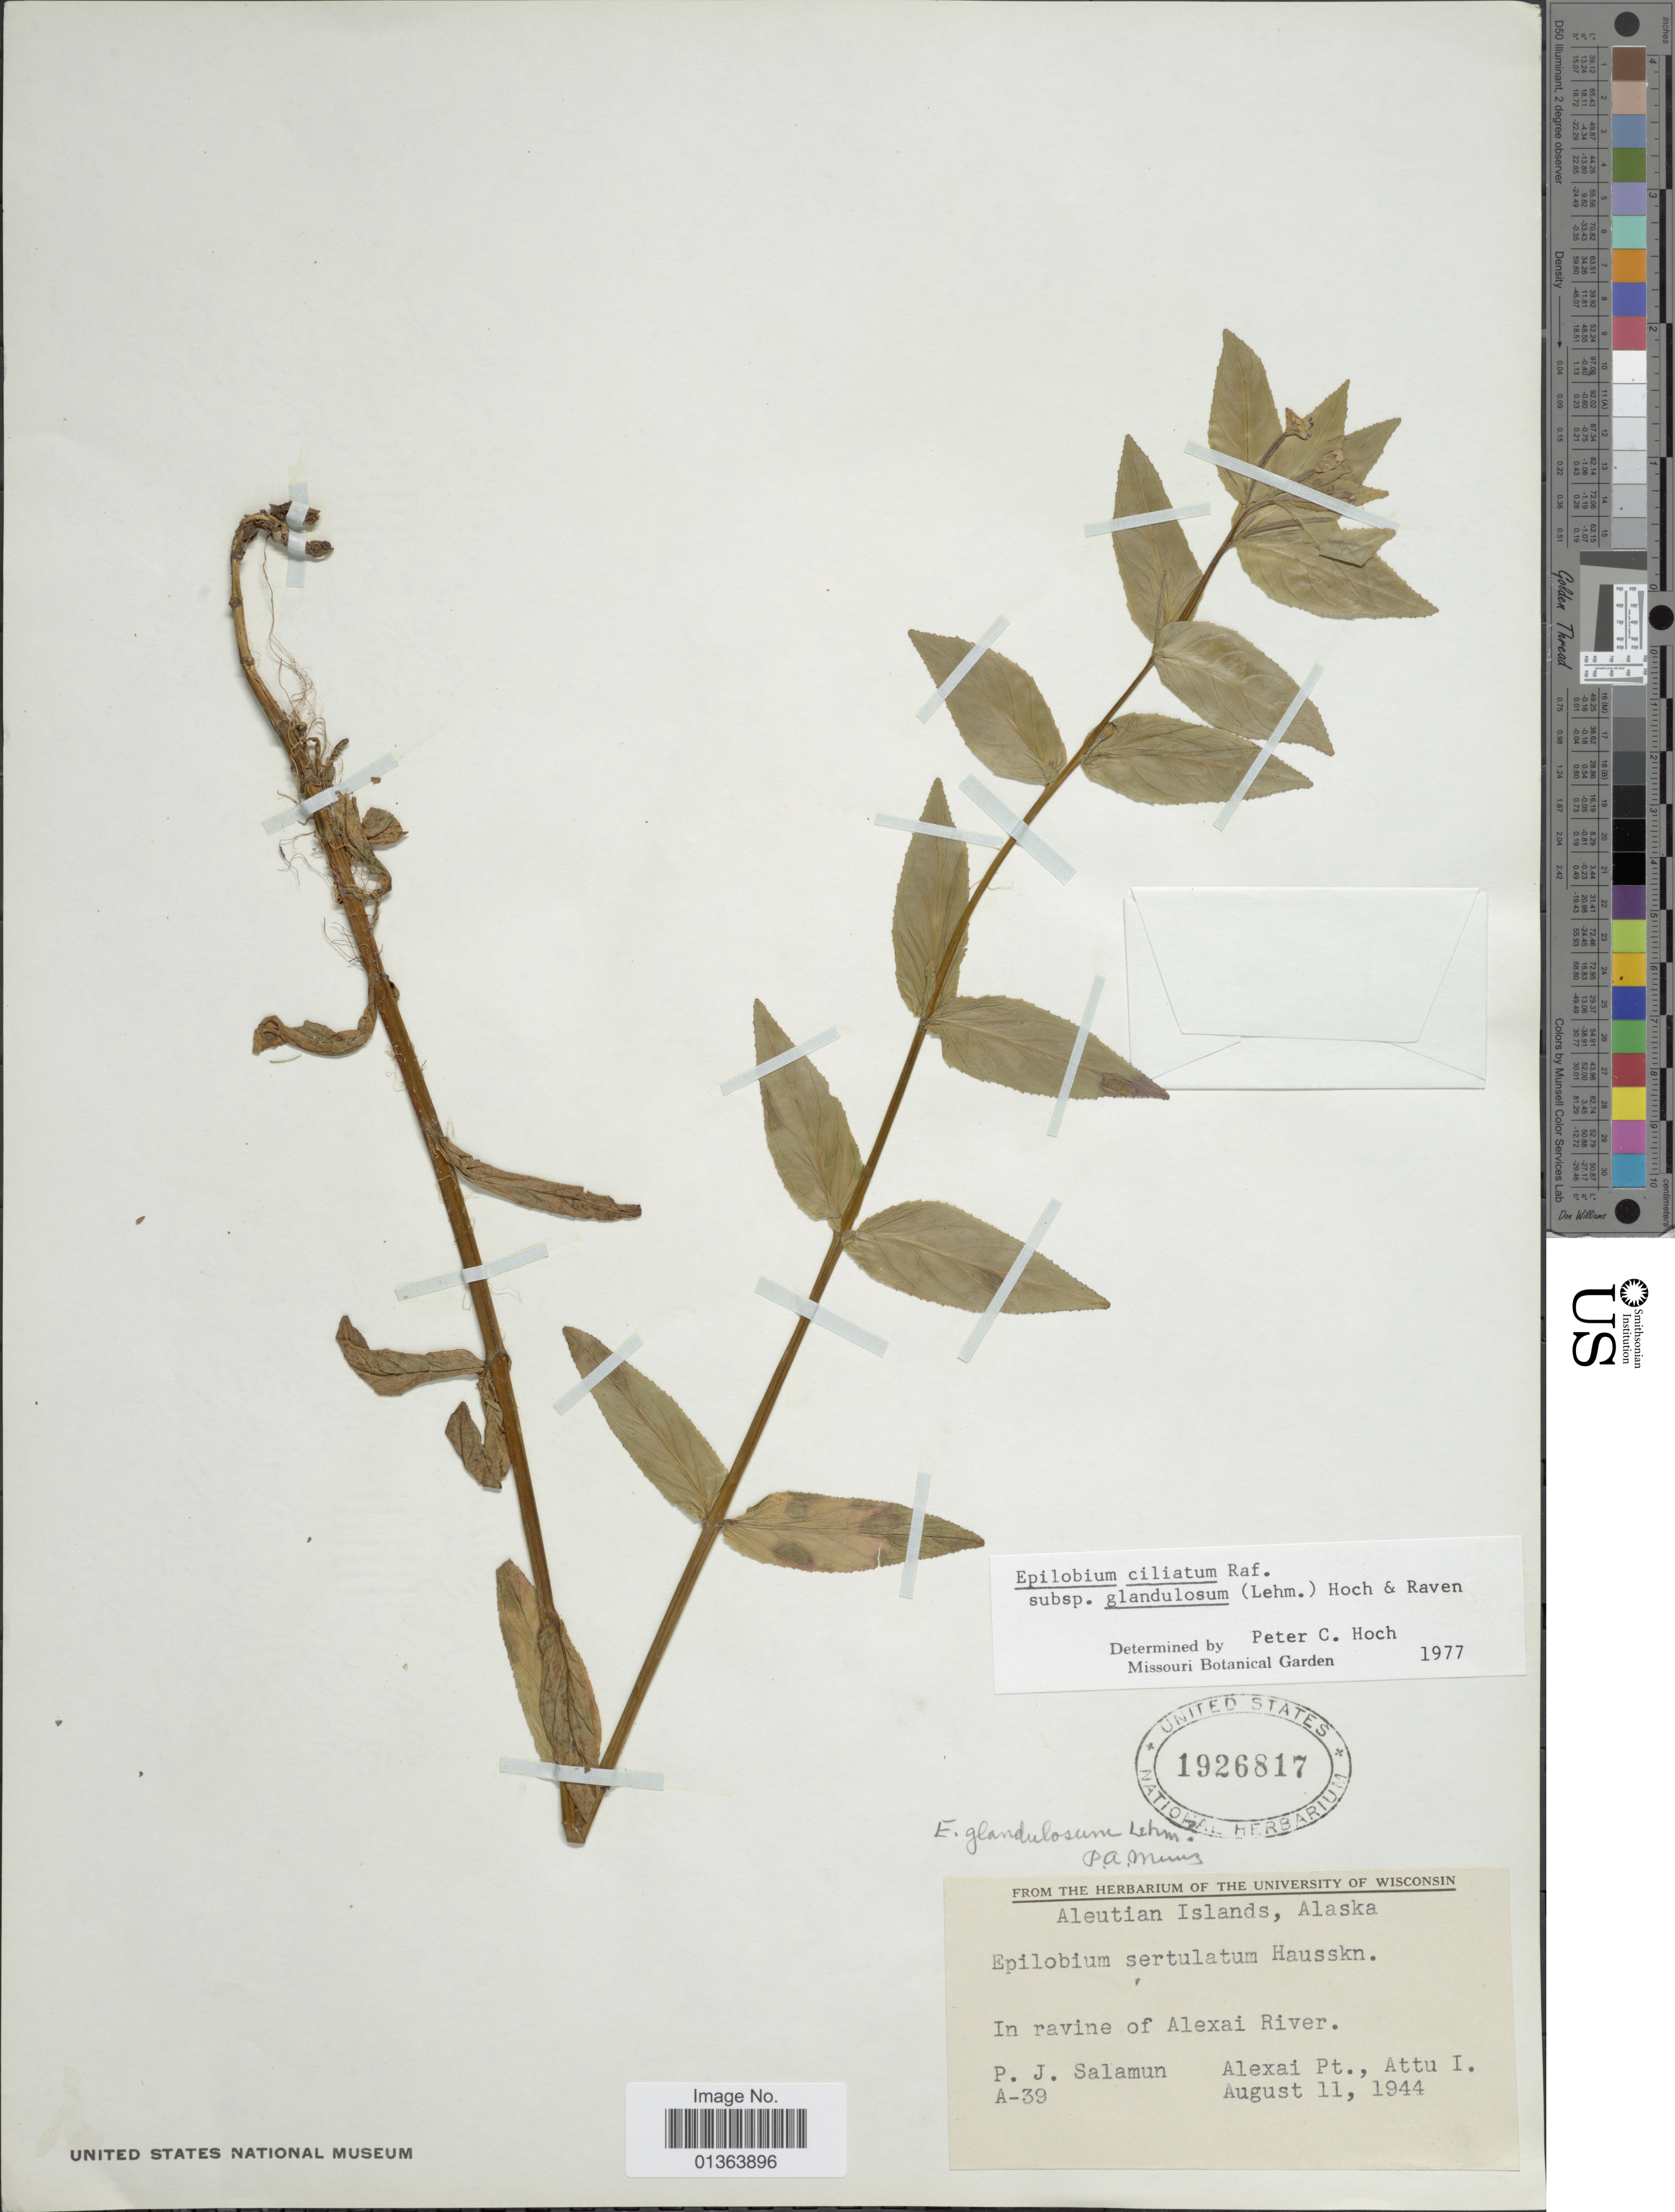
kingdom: Plantae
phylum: Tracheophyta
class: Magnoliopsida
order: Myrtales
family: Onagraceae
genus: Epilobium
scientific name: Epilobium ciliatum subsp. glandulosum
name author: (Lehm.) Hoch & P.H. Raven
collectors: P. Salamun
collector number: A-39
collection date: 1944-08-11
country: United States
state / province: Alaska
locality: Aleutian Islands. In ravine of Alexai River. Alexai Pt., Attu I.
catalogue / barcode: US 1926817